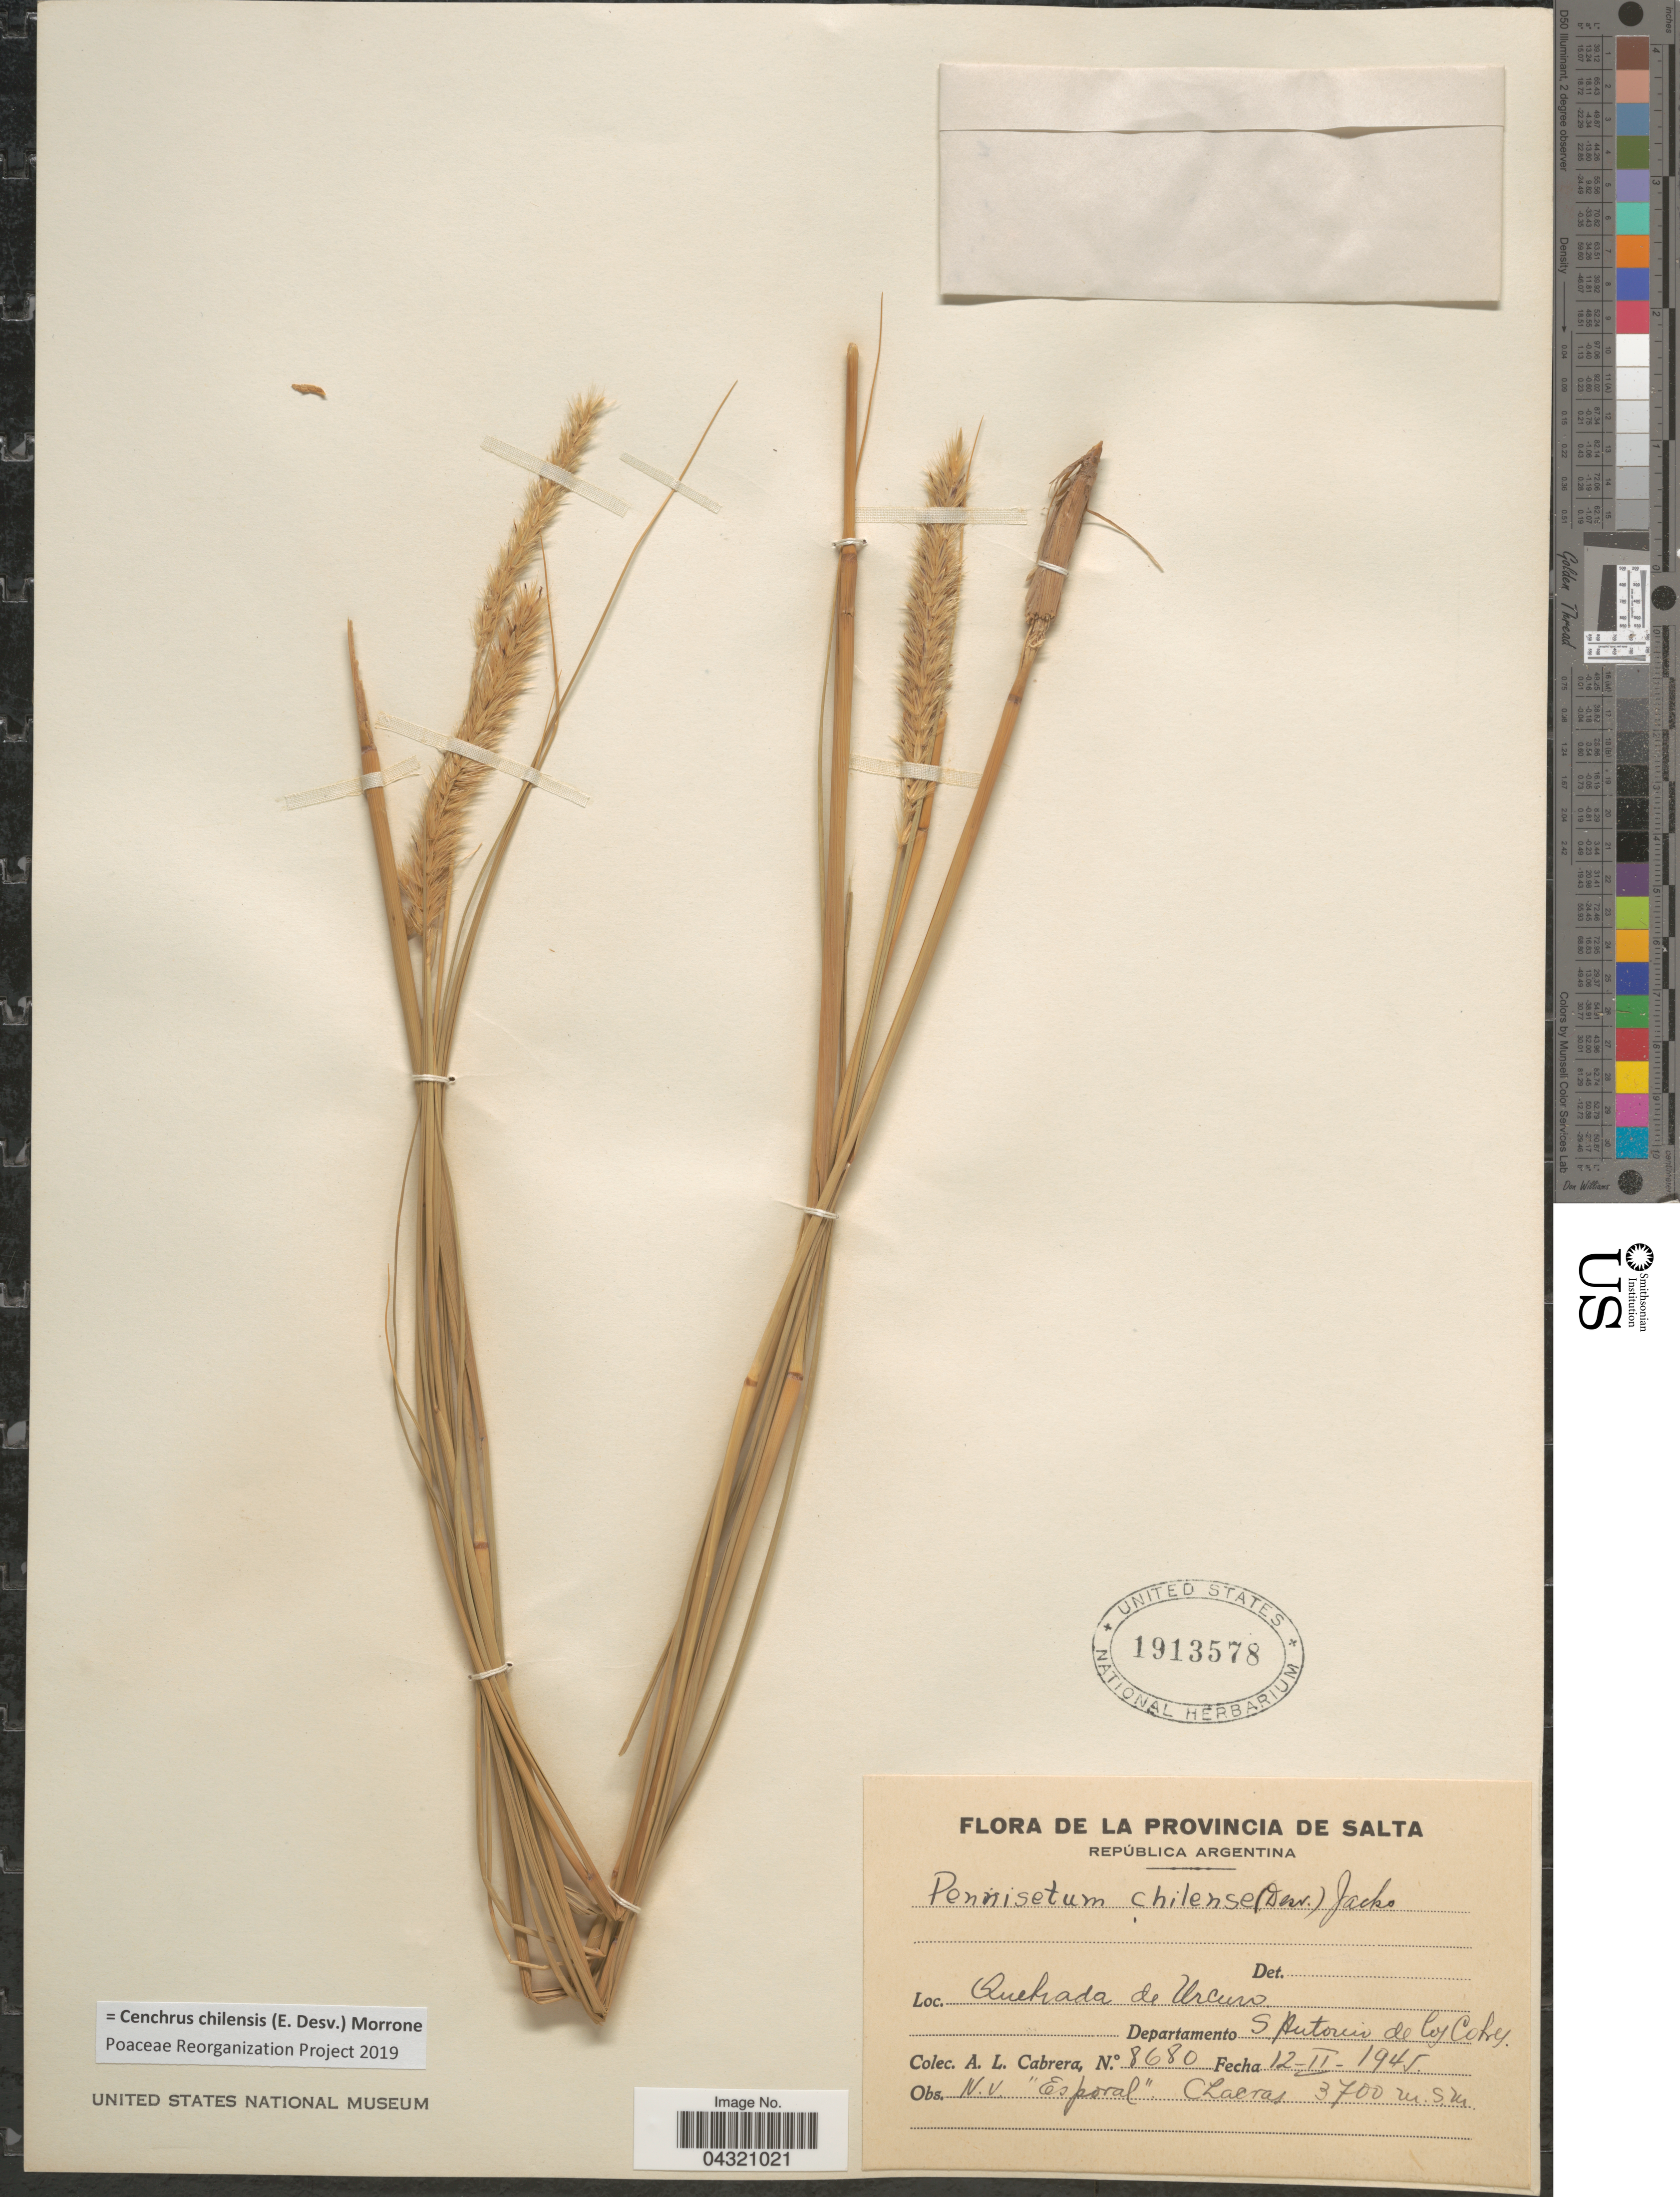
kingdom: Plantae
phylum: Tracheophyta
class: Liliopsida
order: Poales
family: Poaceae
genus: Cenchrus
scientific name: Cenchrus chilensis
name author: (É. Desv.) Morrone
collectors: A. L. Cabrera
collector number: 8680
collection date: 1945-02-12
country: Argentina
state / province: Salta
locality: Quebrada de Urcuro. Departamento S. Antonio de los Cobres.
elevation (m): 3700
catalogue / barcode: US 1913578